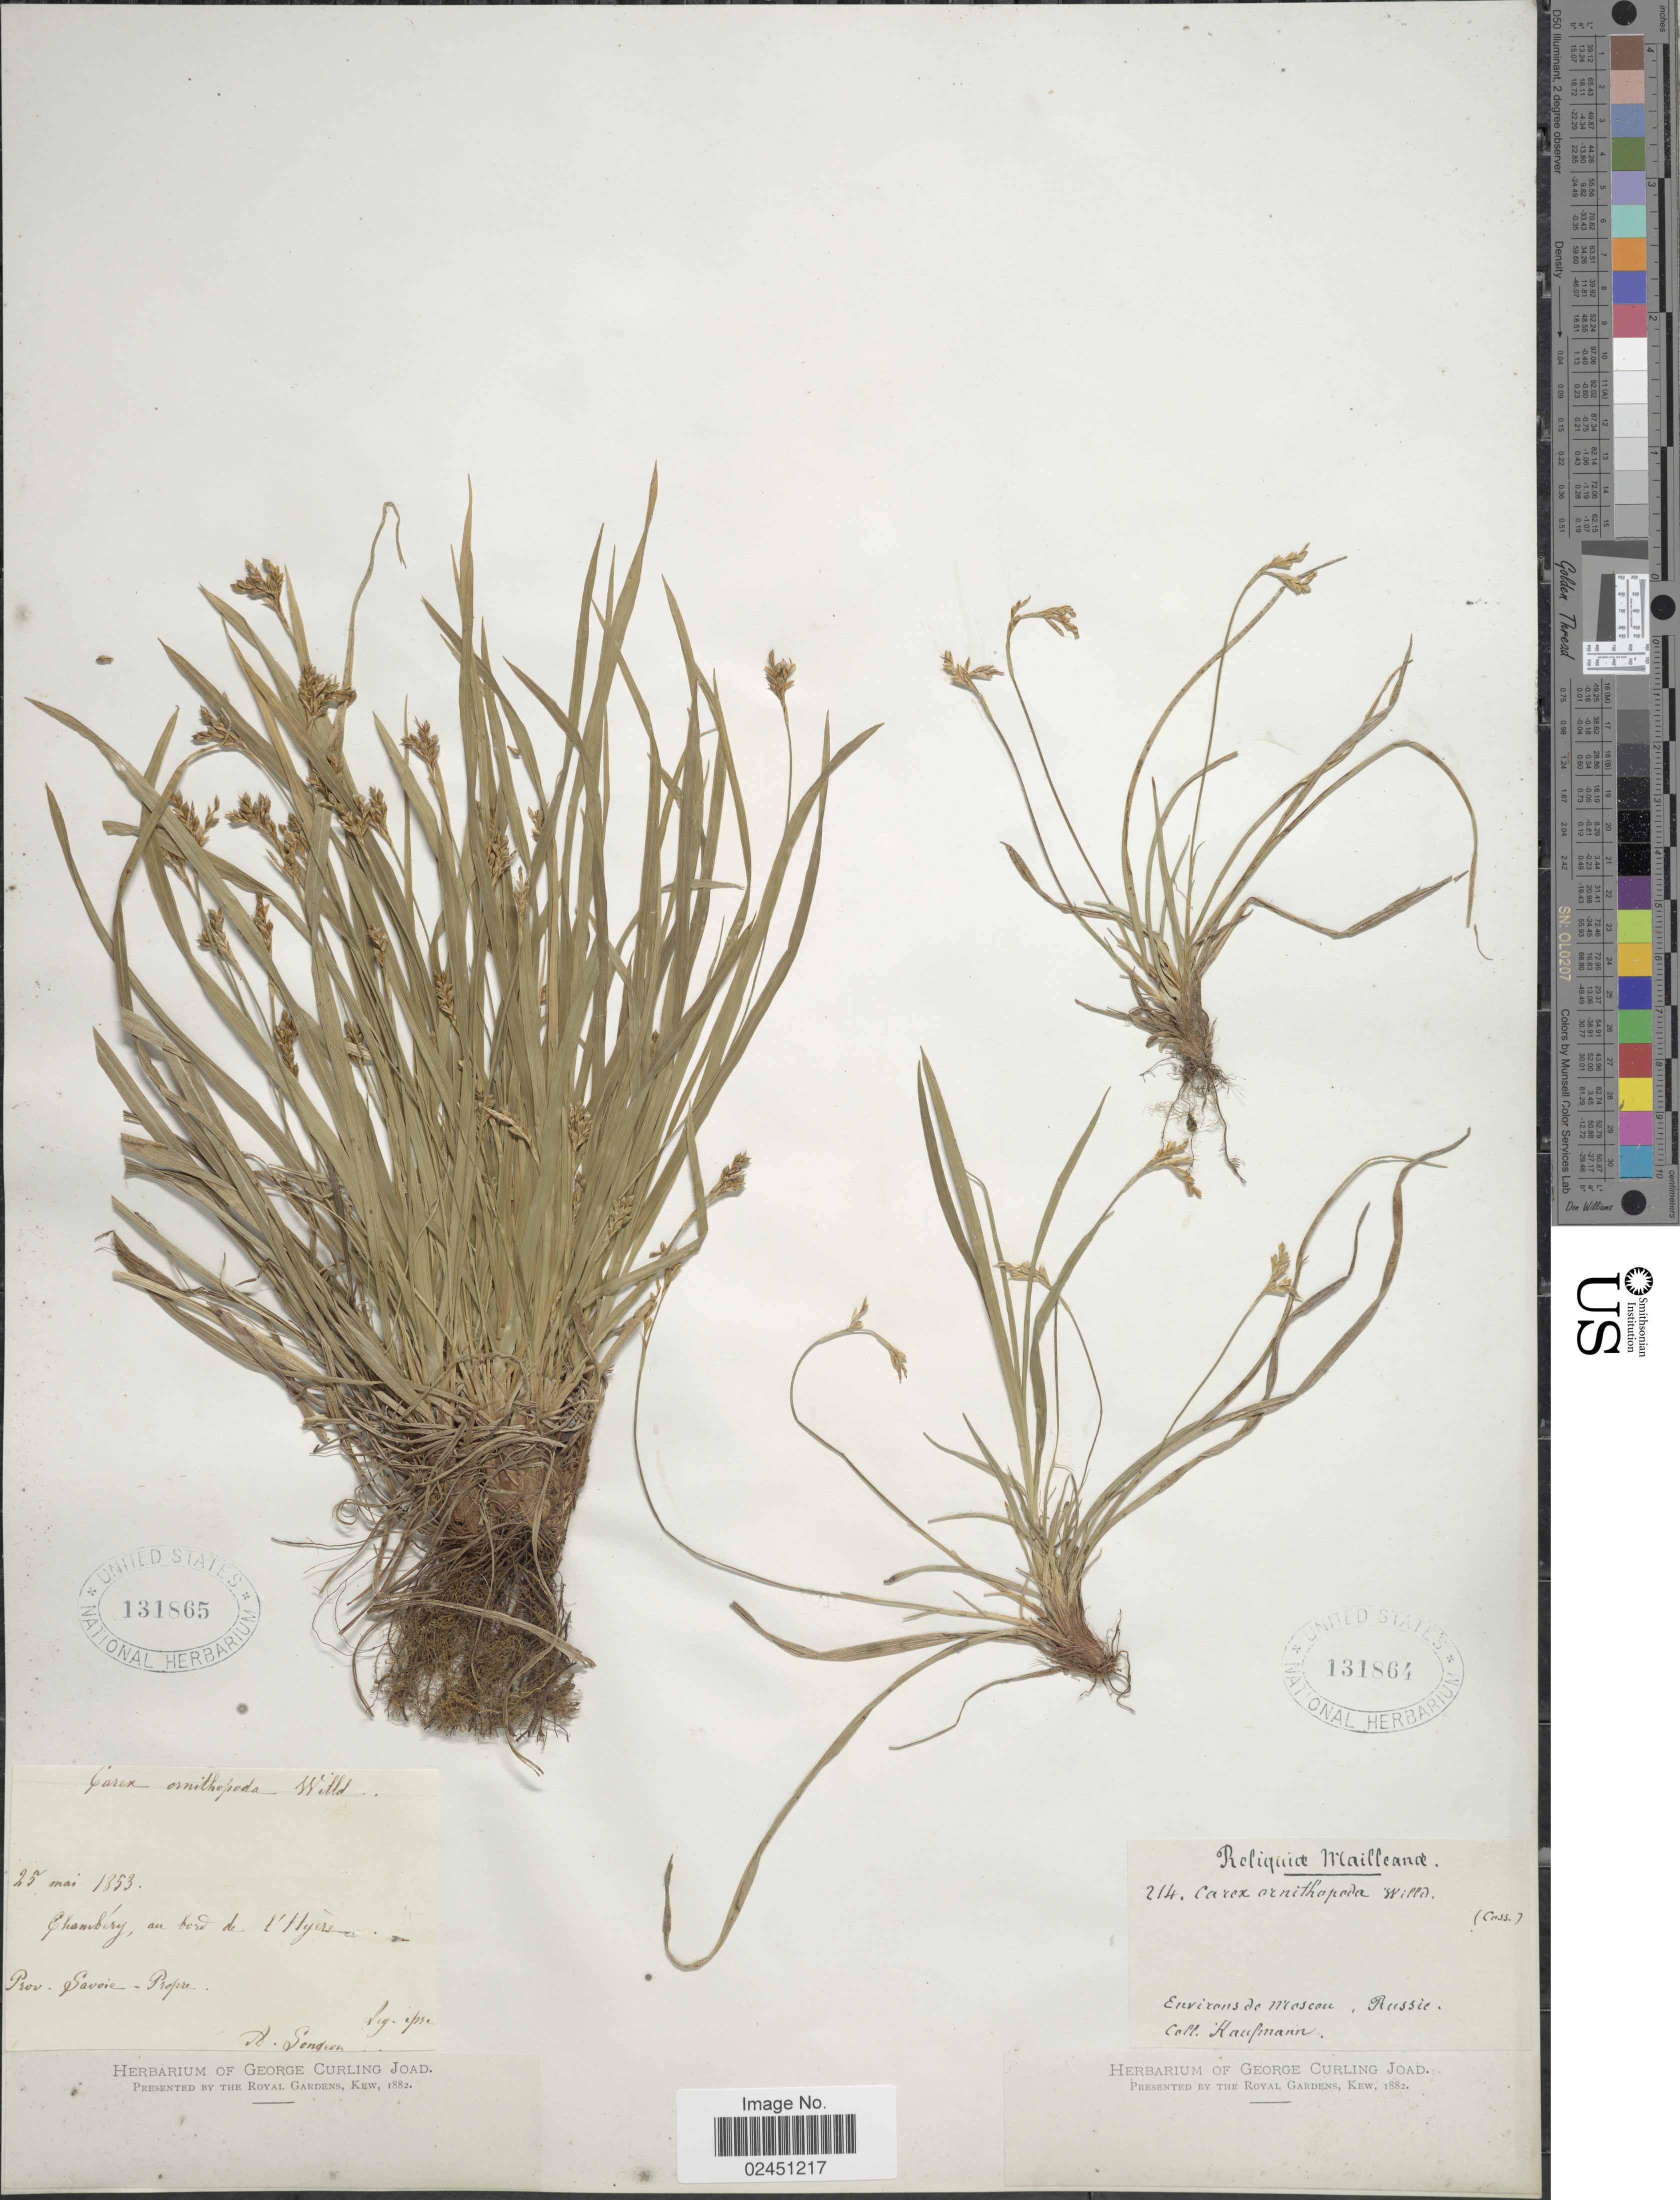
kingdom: Plantae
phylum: Tracheophyta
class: Liliopsida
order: Poales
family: Cyperaceae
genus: Carex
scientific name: Carex ornithopoda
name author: Willd.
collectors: Kaufmann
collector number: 214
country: Russian Federation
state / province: Moscow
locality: Environs de Moscou. Mailleanæ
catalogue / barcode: US 131864